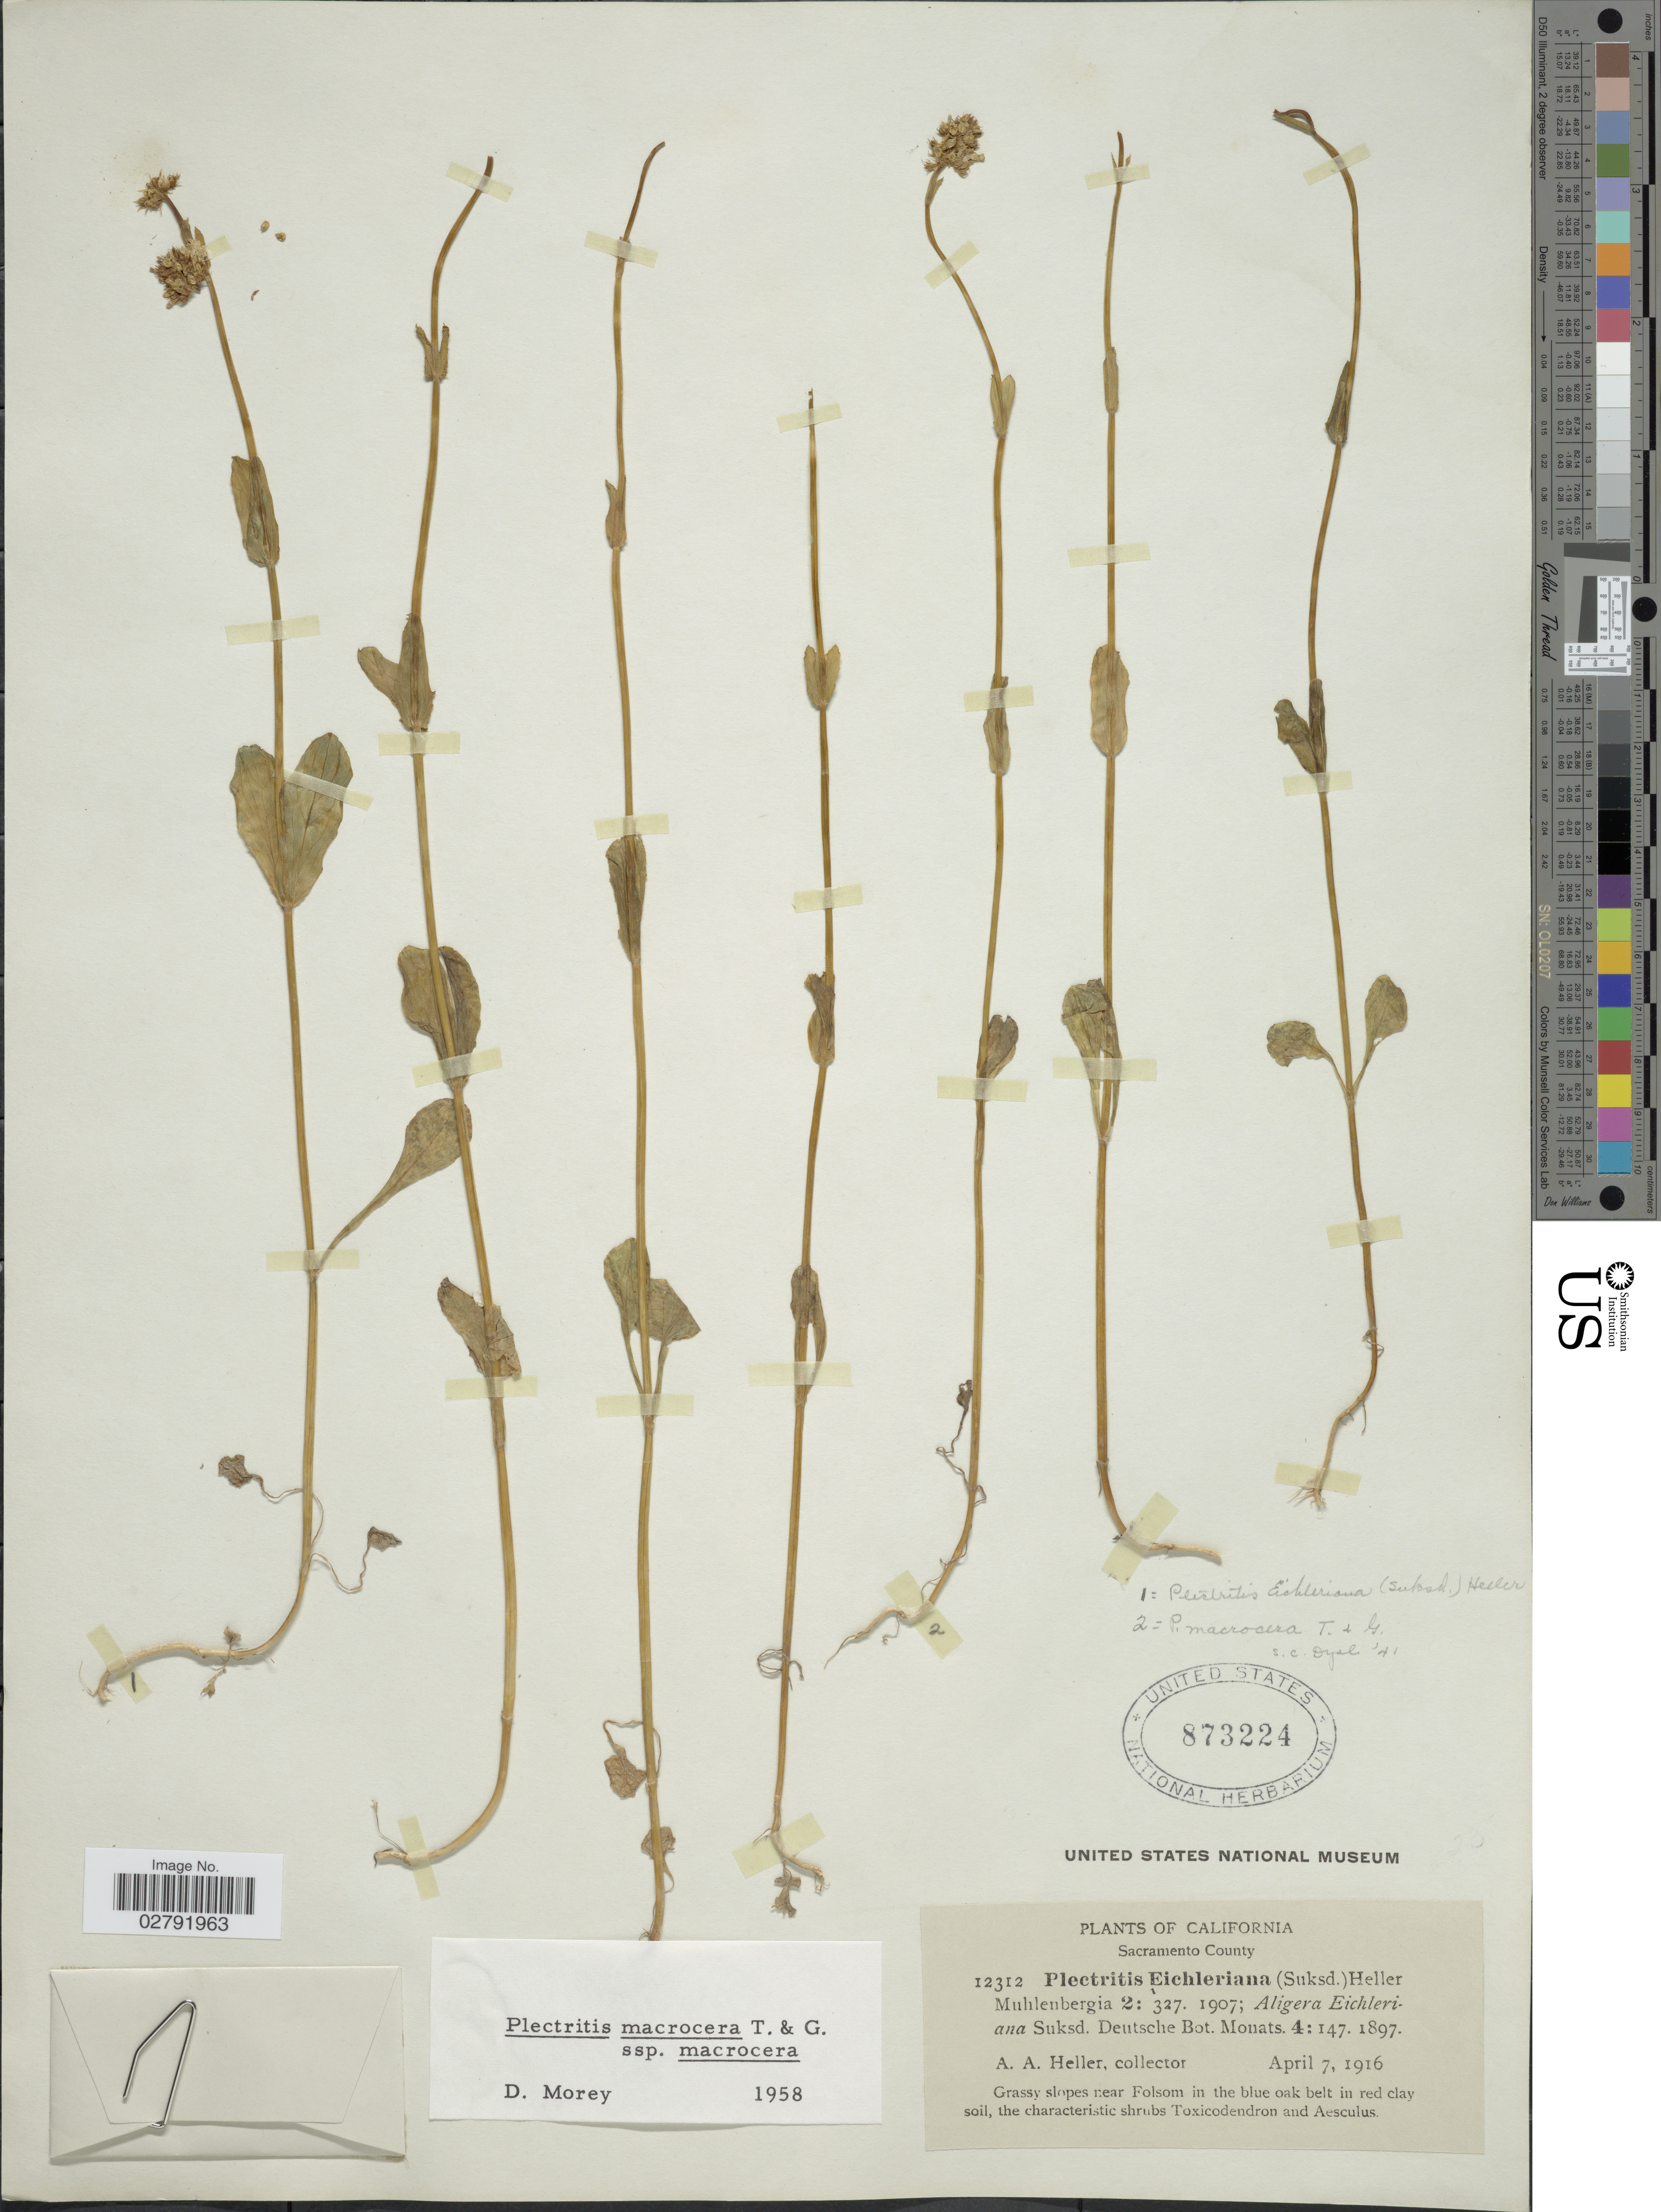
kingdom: Plantae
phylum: Tracheophyta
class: Magnoliopsida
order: Dipsacales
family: Caprifoliaceae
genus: Plectritis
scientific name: Plectritis macrocera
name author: Torr. & A. Gray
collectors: A. A. Heller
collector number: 12312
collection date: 1916-04-07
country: United States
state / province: California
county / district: Sacramento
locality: Sacramento County. Grassy slopes near Folsom in the blue oak belt in red clay soil.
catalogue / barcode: US 873224